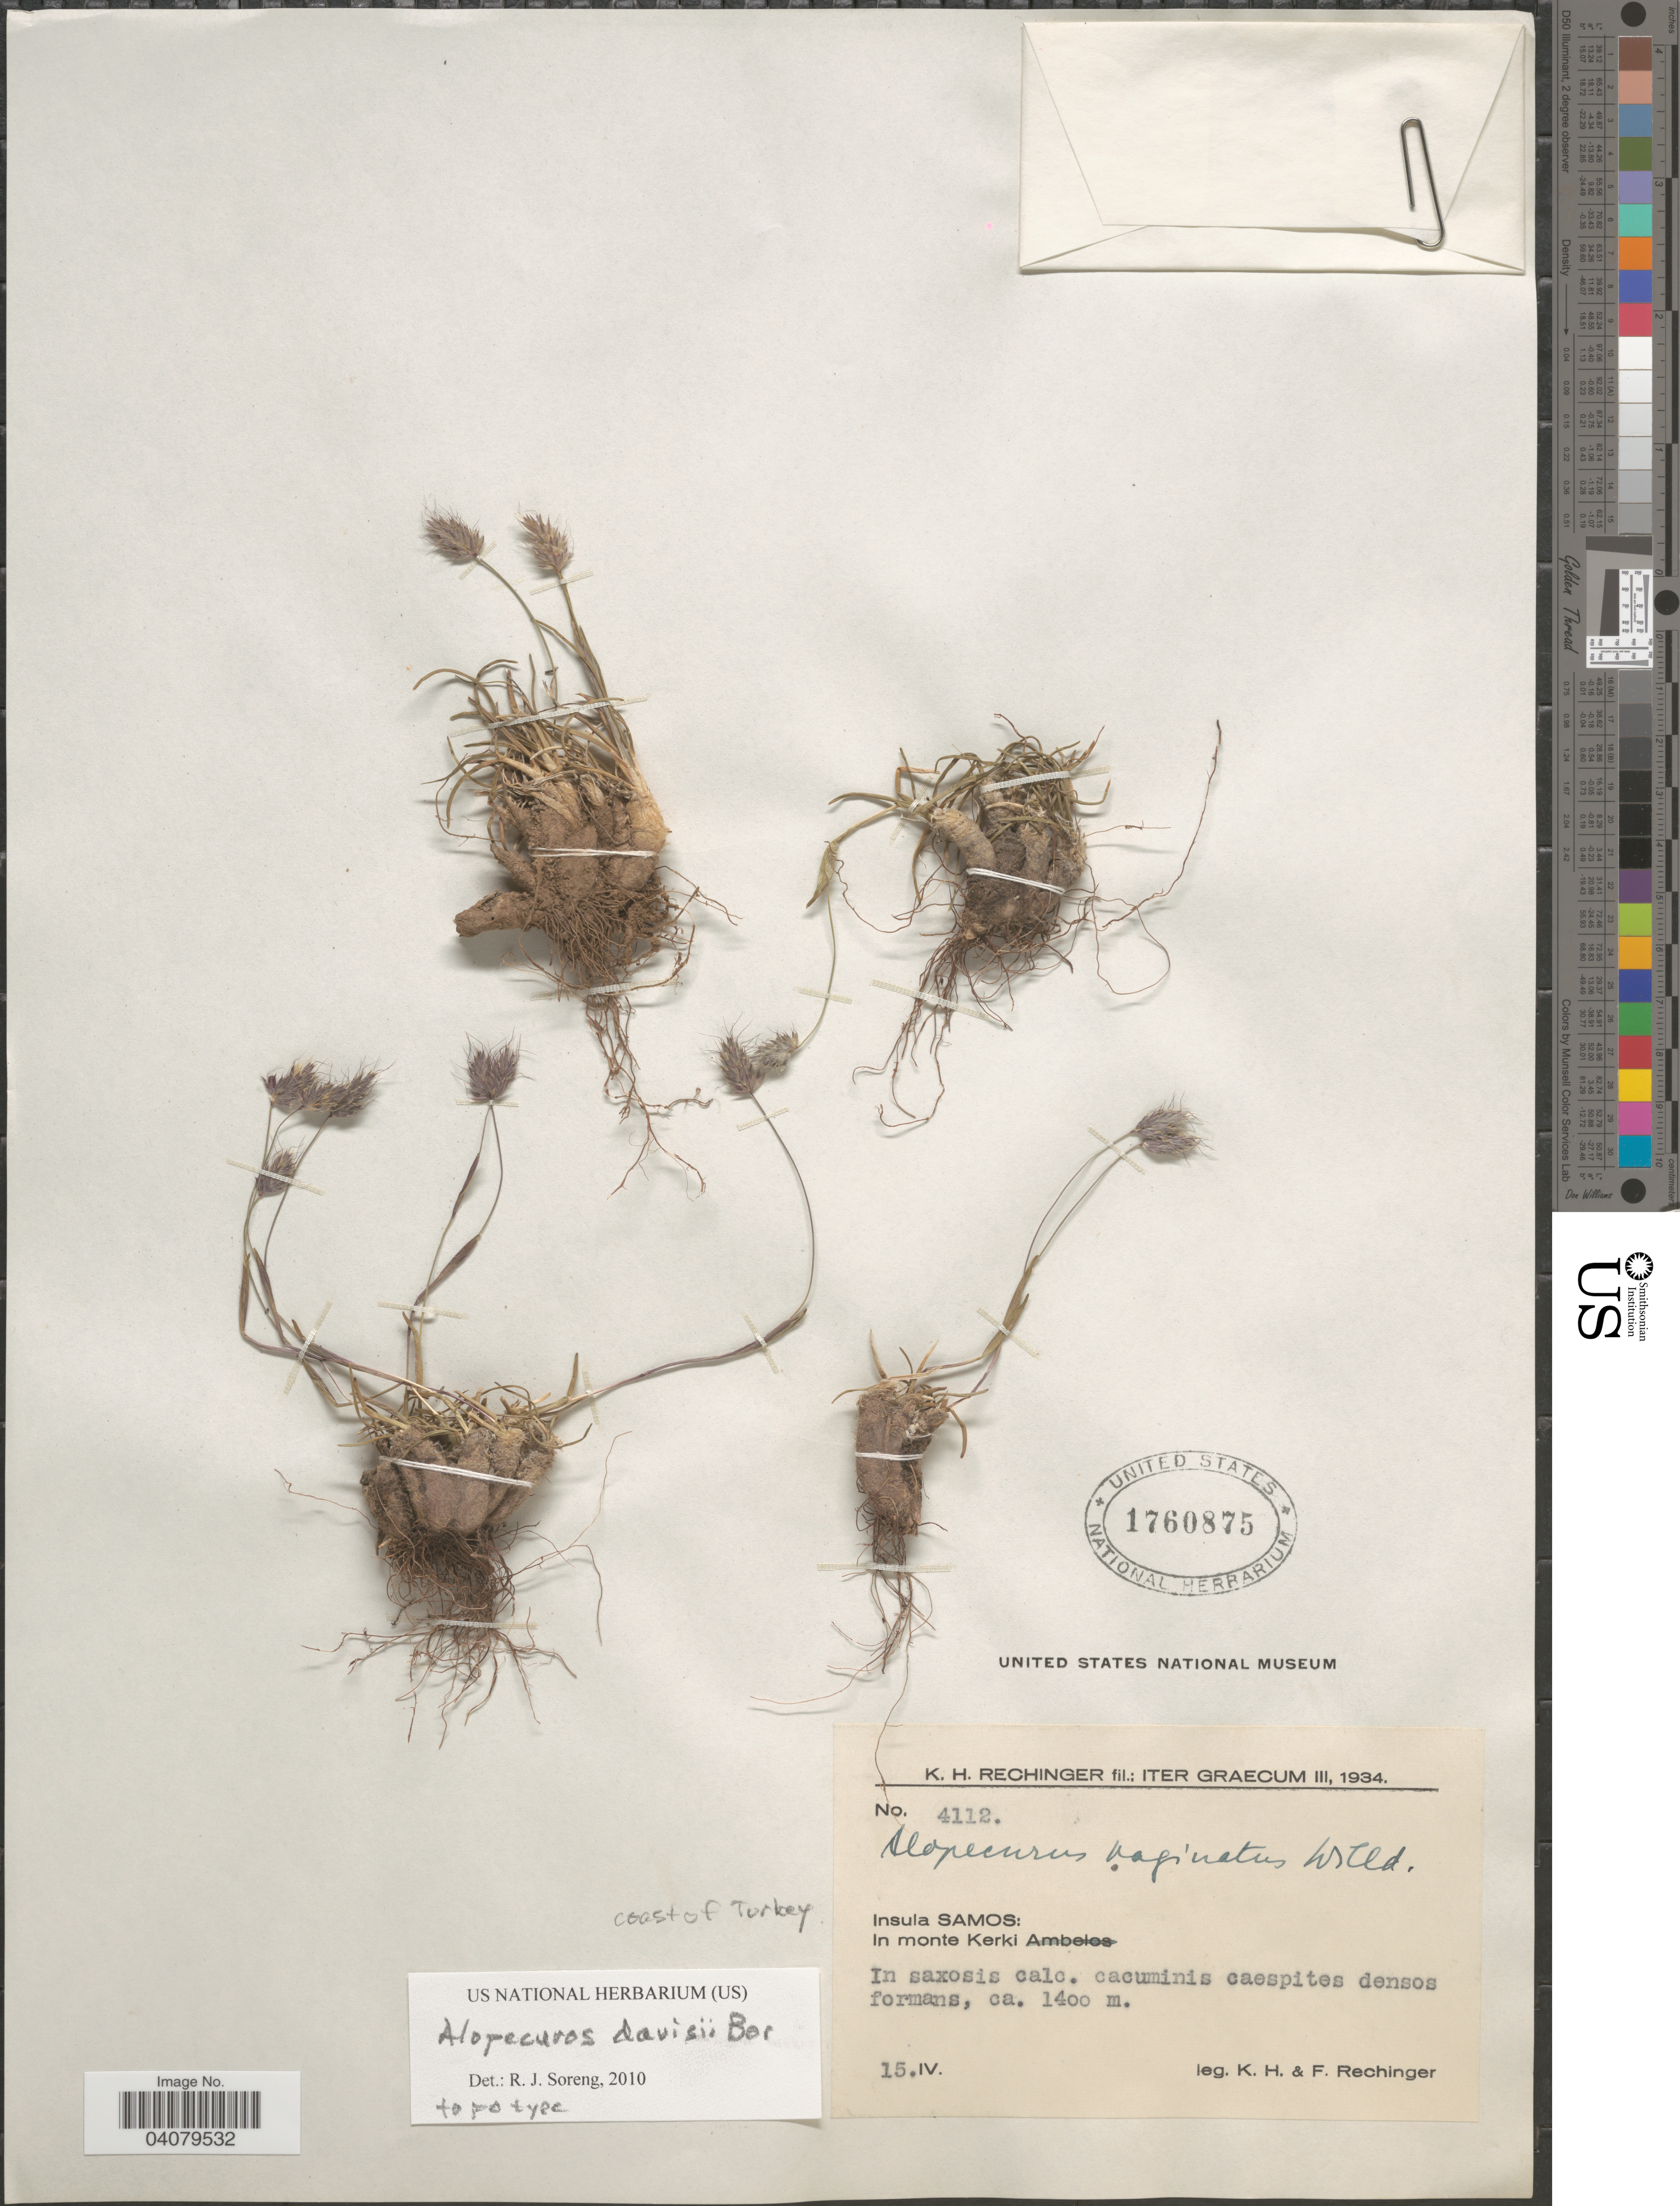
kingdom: Plantae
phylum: Tracheophyta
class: Liliopsida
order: Poales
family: Poaceae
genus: Alopecurus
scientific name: Alopecurus davisii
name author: Bor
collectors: K. H. Rechinger & F. Rechinger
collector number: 4112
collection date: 1934-04-15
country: Greece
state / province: North Aegean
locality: Iter Graecum III, 1934. Insula Samos: In monte Kerki. In saxosis calc. cacuminis caespites densos formans.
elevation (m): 1400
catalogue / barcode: US 1760875